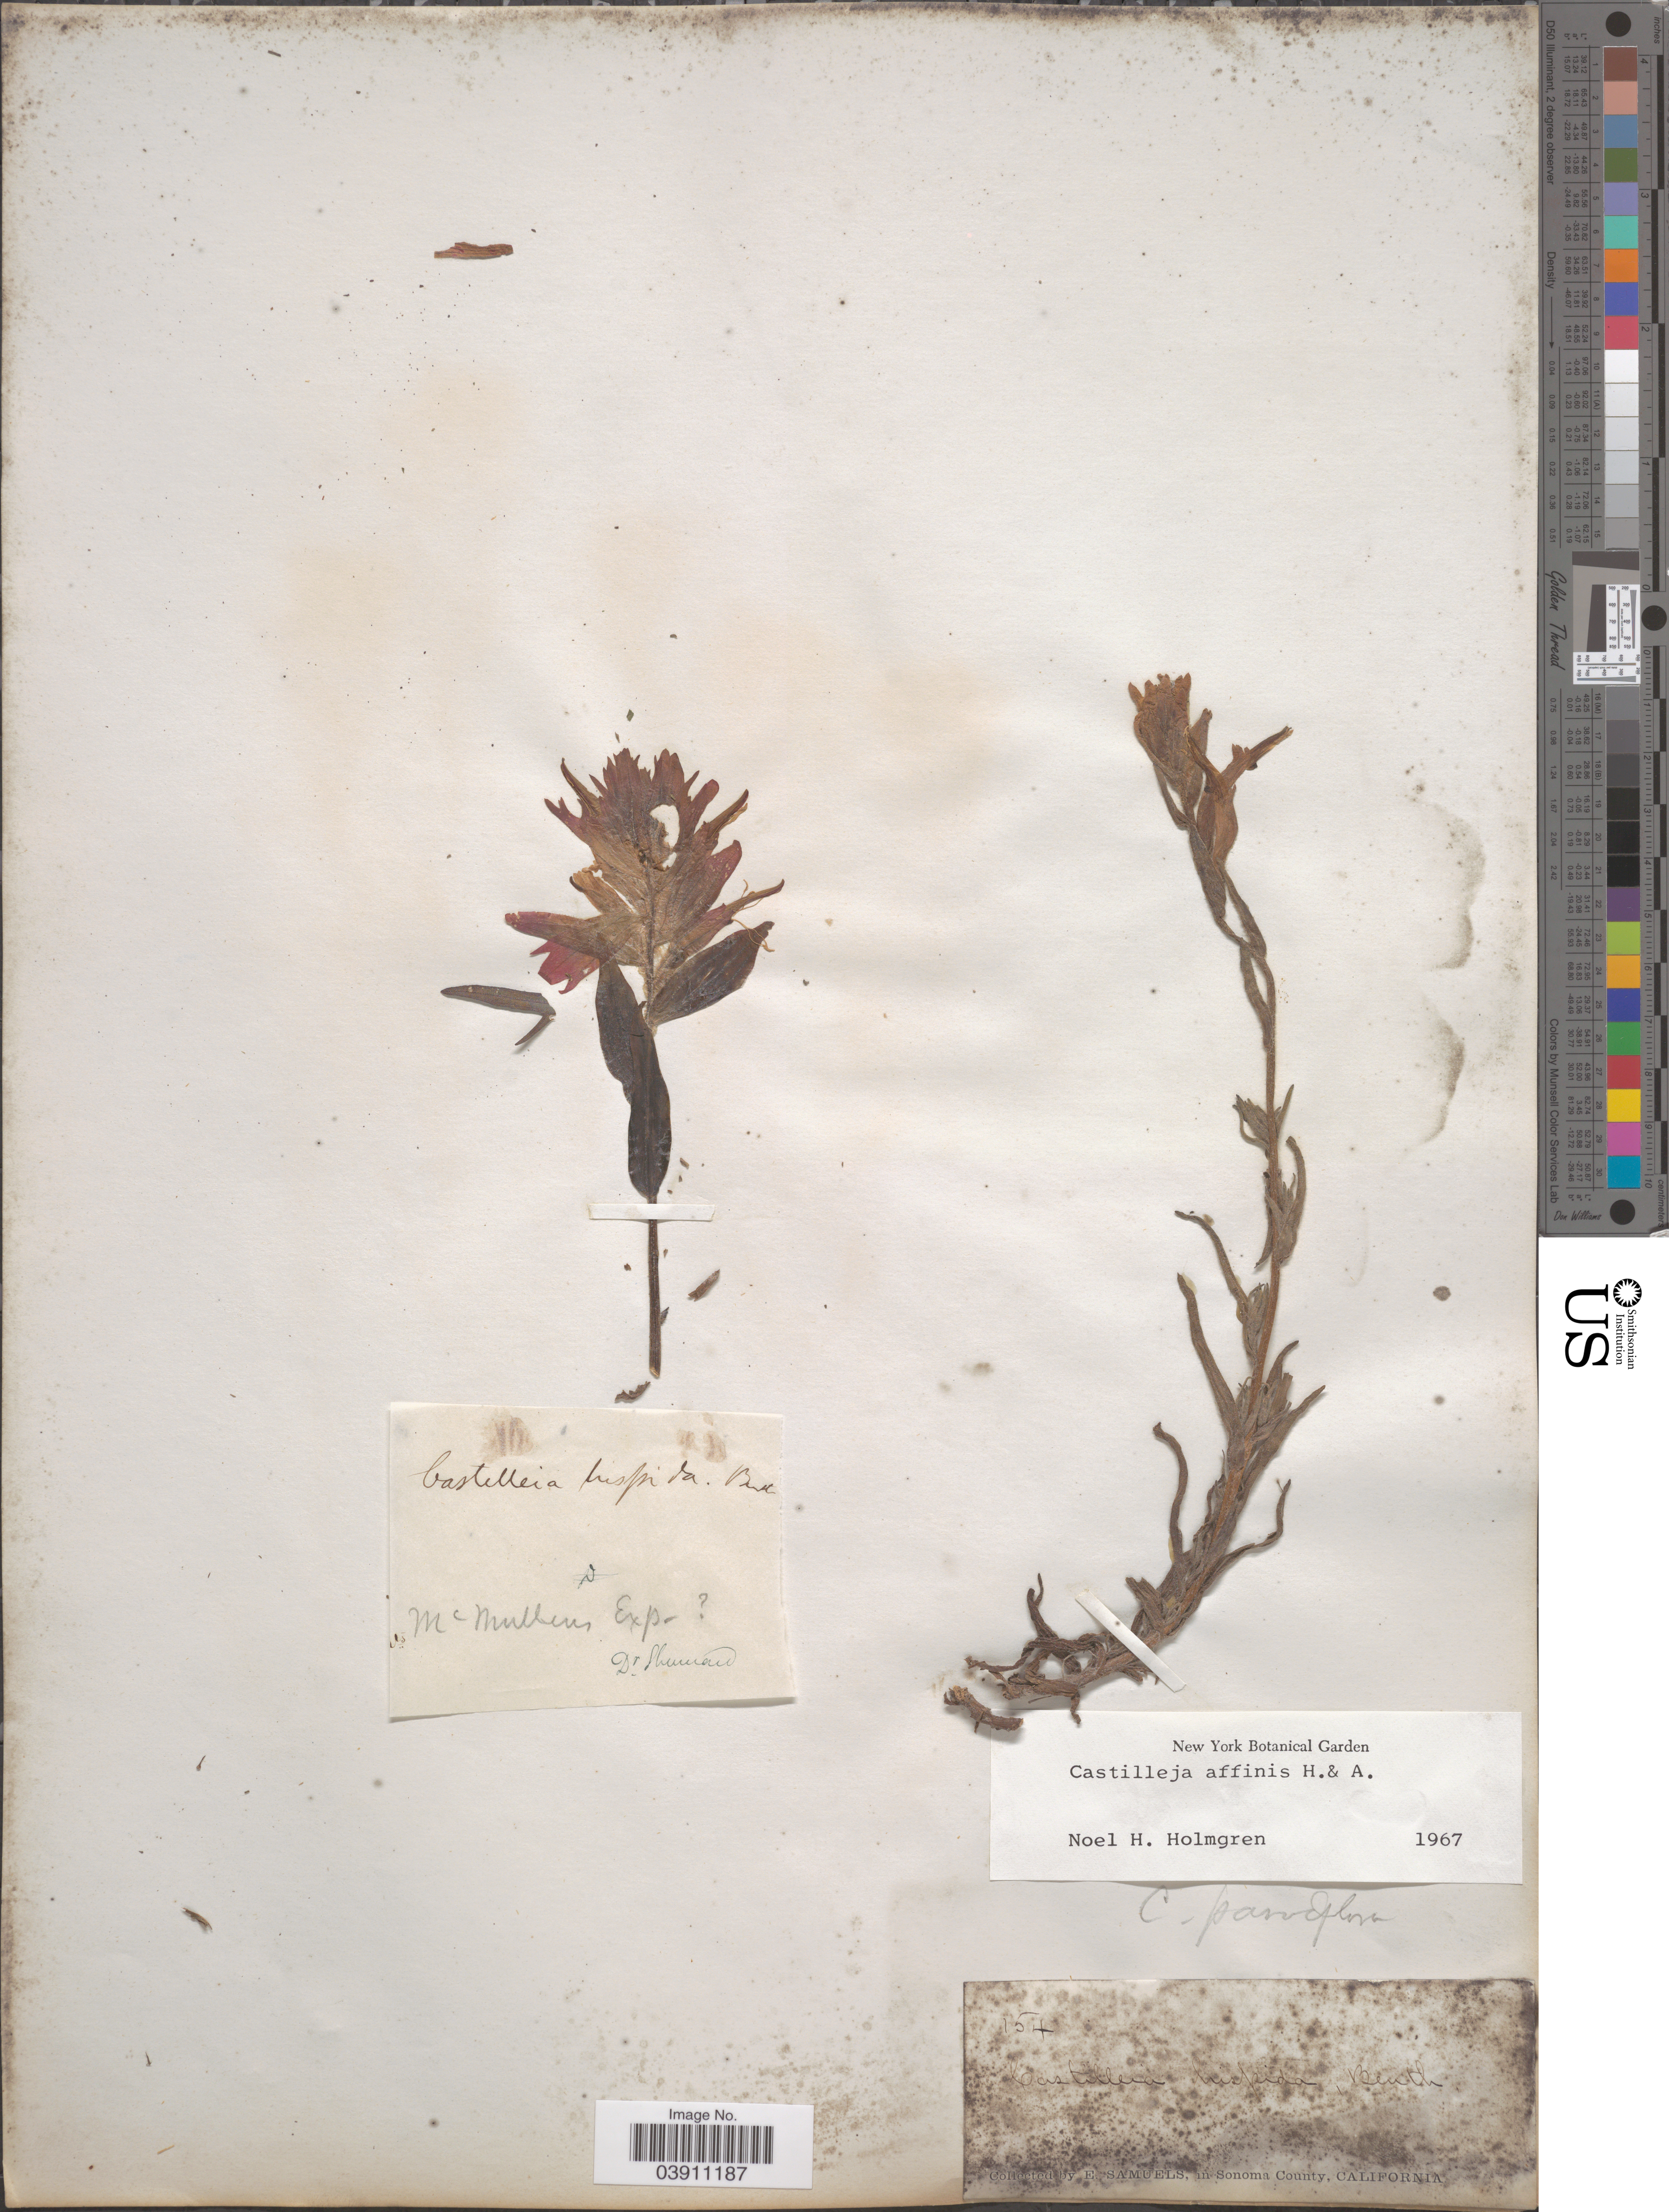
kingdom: Plantae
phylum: Tracheophyta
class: Magnoliopsida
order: Lamiales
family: Orobanchaceae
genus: Castilleja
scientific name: Castilleja affinis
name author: Hook. & Arn.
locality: Mc Mullens Exp.